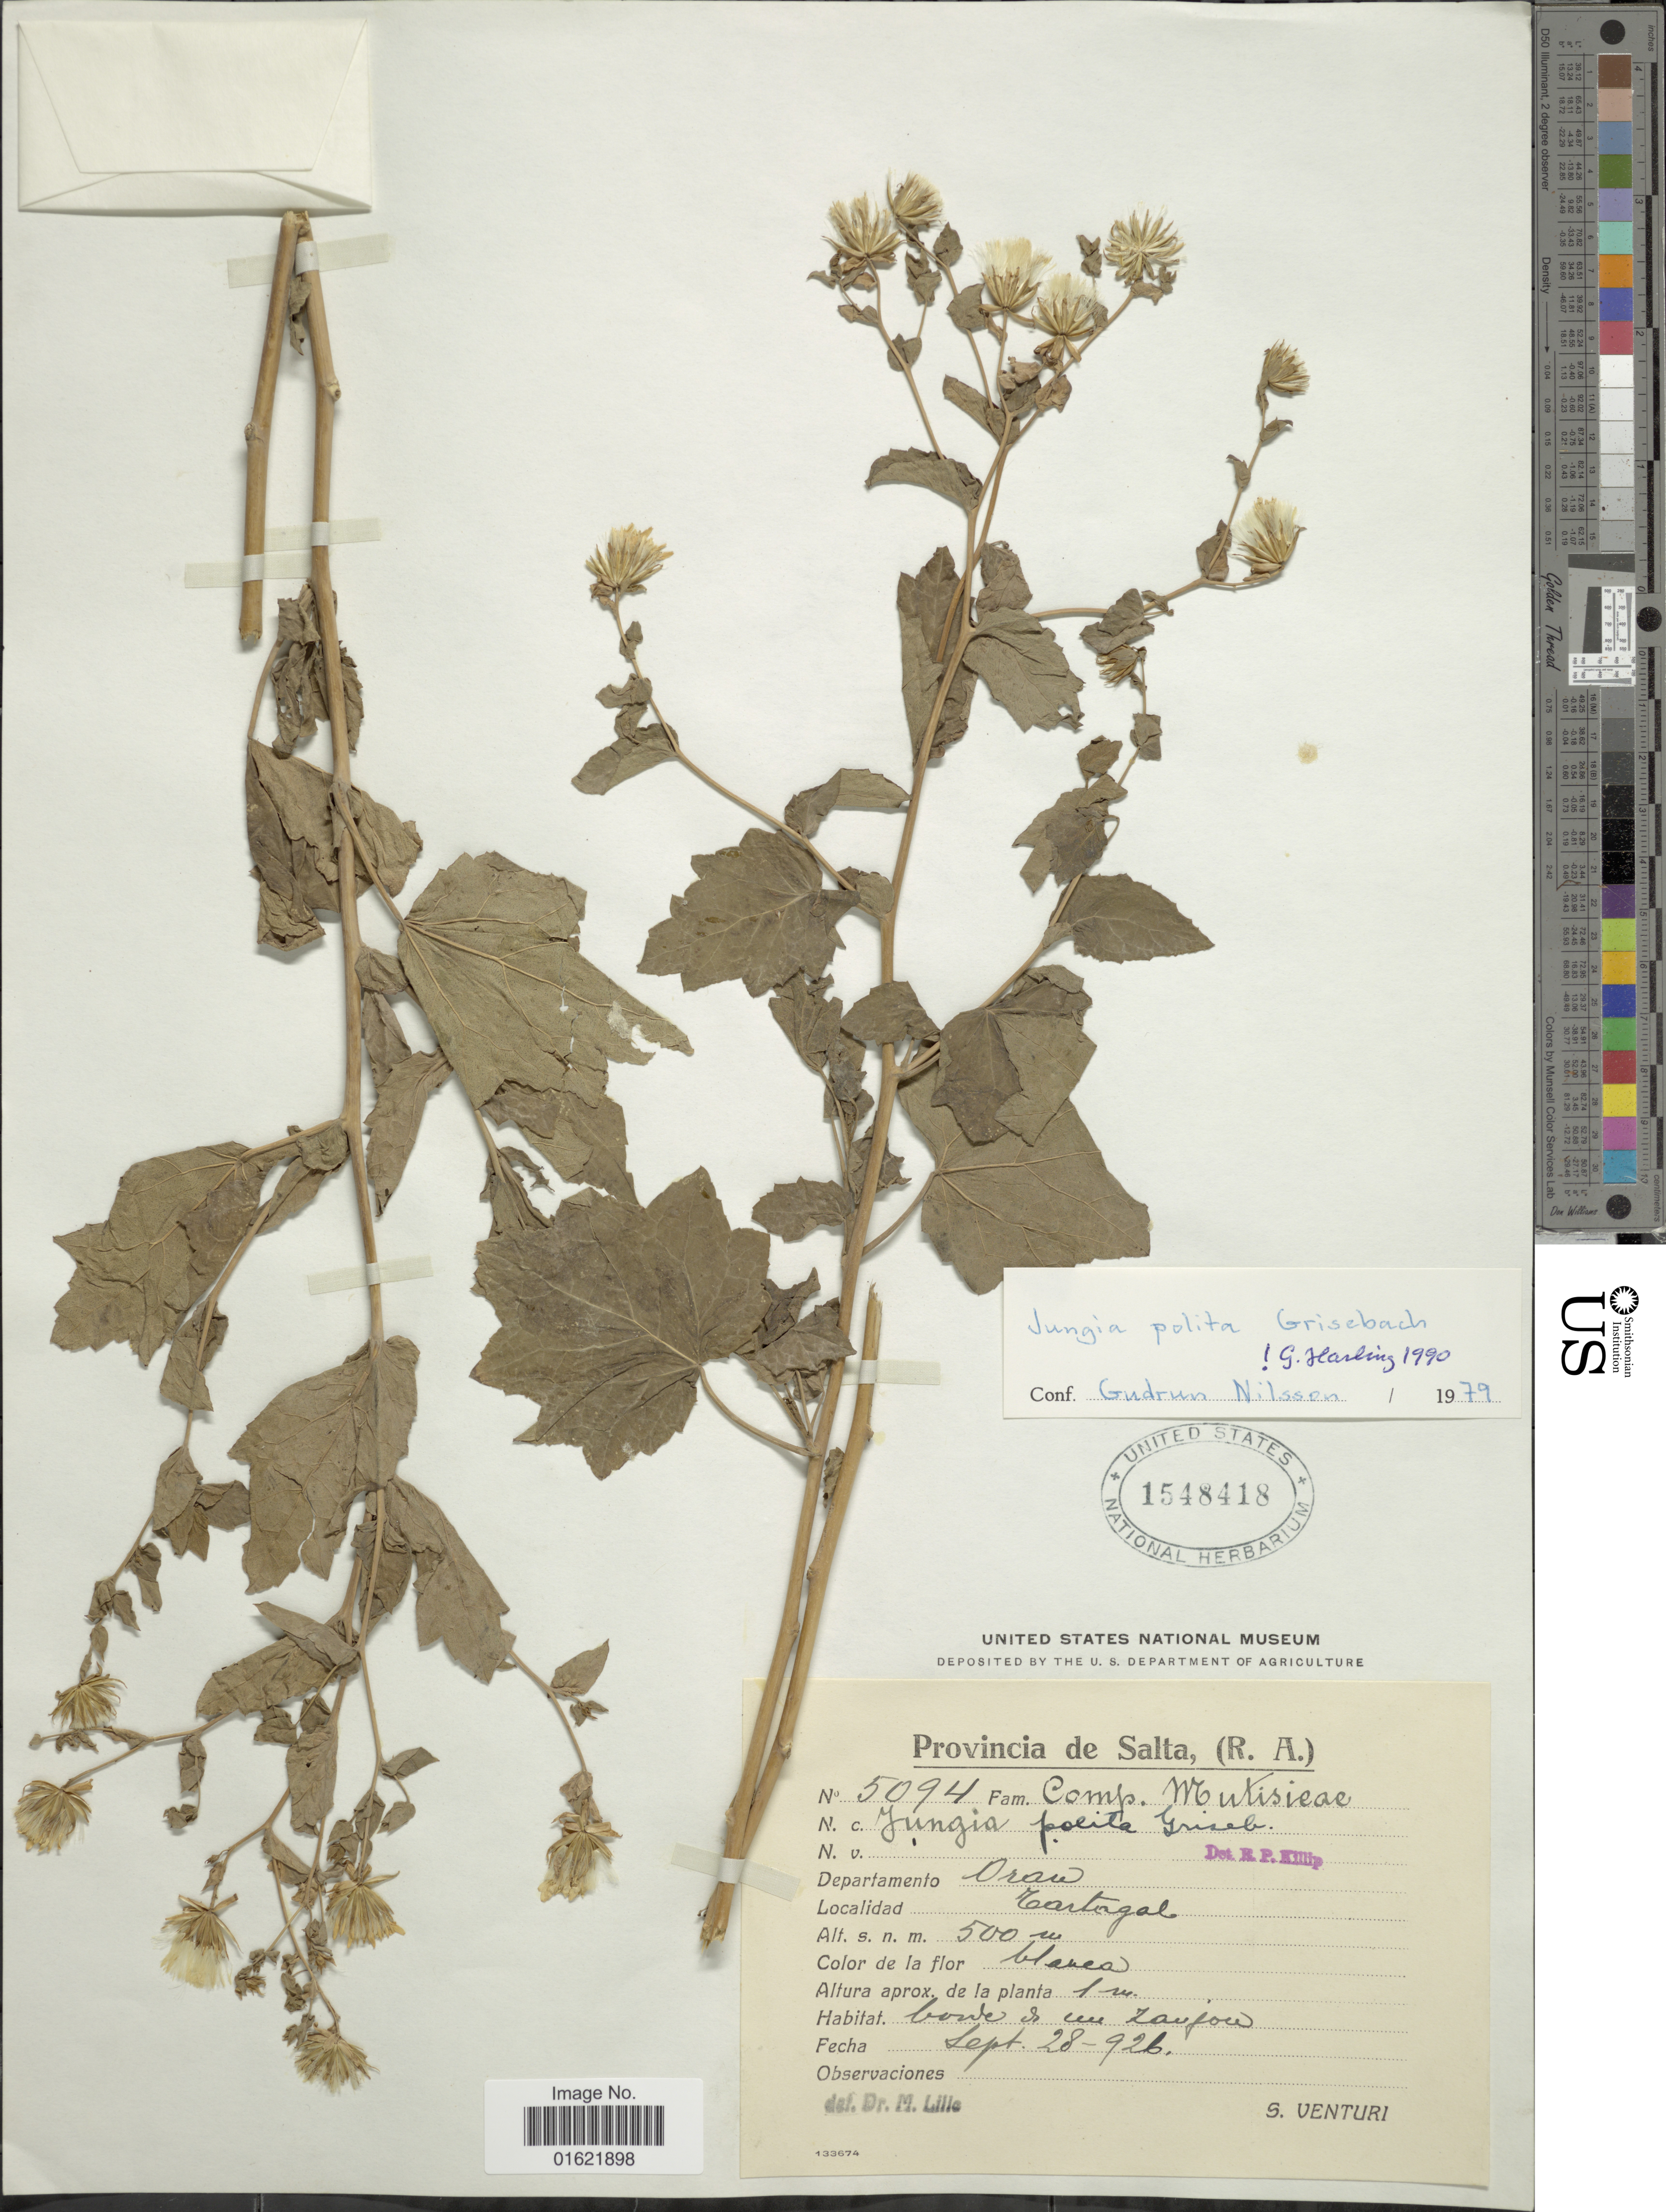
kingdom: Plantae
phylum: Tracheophyta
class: Magnoliopsida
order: Asterales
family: Asteraceae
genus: Jungia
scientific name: Jungia polita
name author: Griseb.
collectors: S. Venturi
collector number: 5094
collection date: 1926-09-28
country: Argentina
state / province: Salta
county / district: Orán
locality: Tartagal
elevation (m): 500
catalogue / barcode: US 1548418